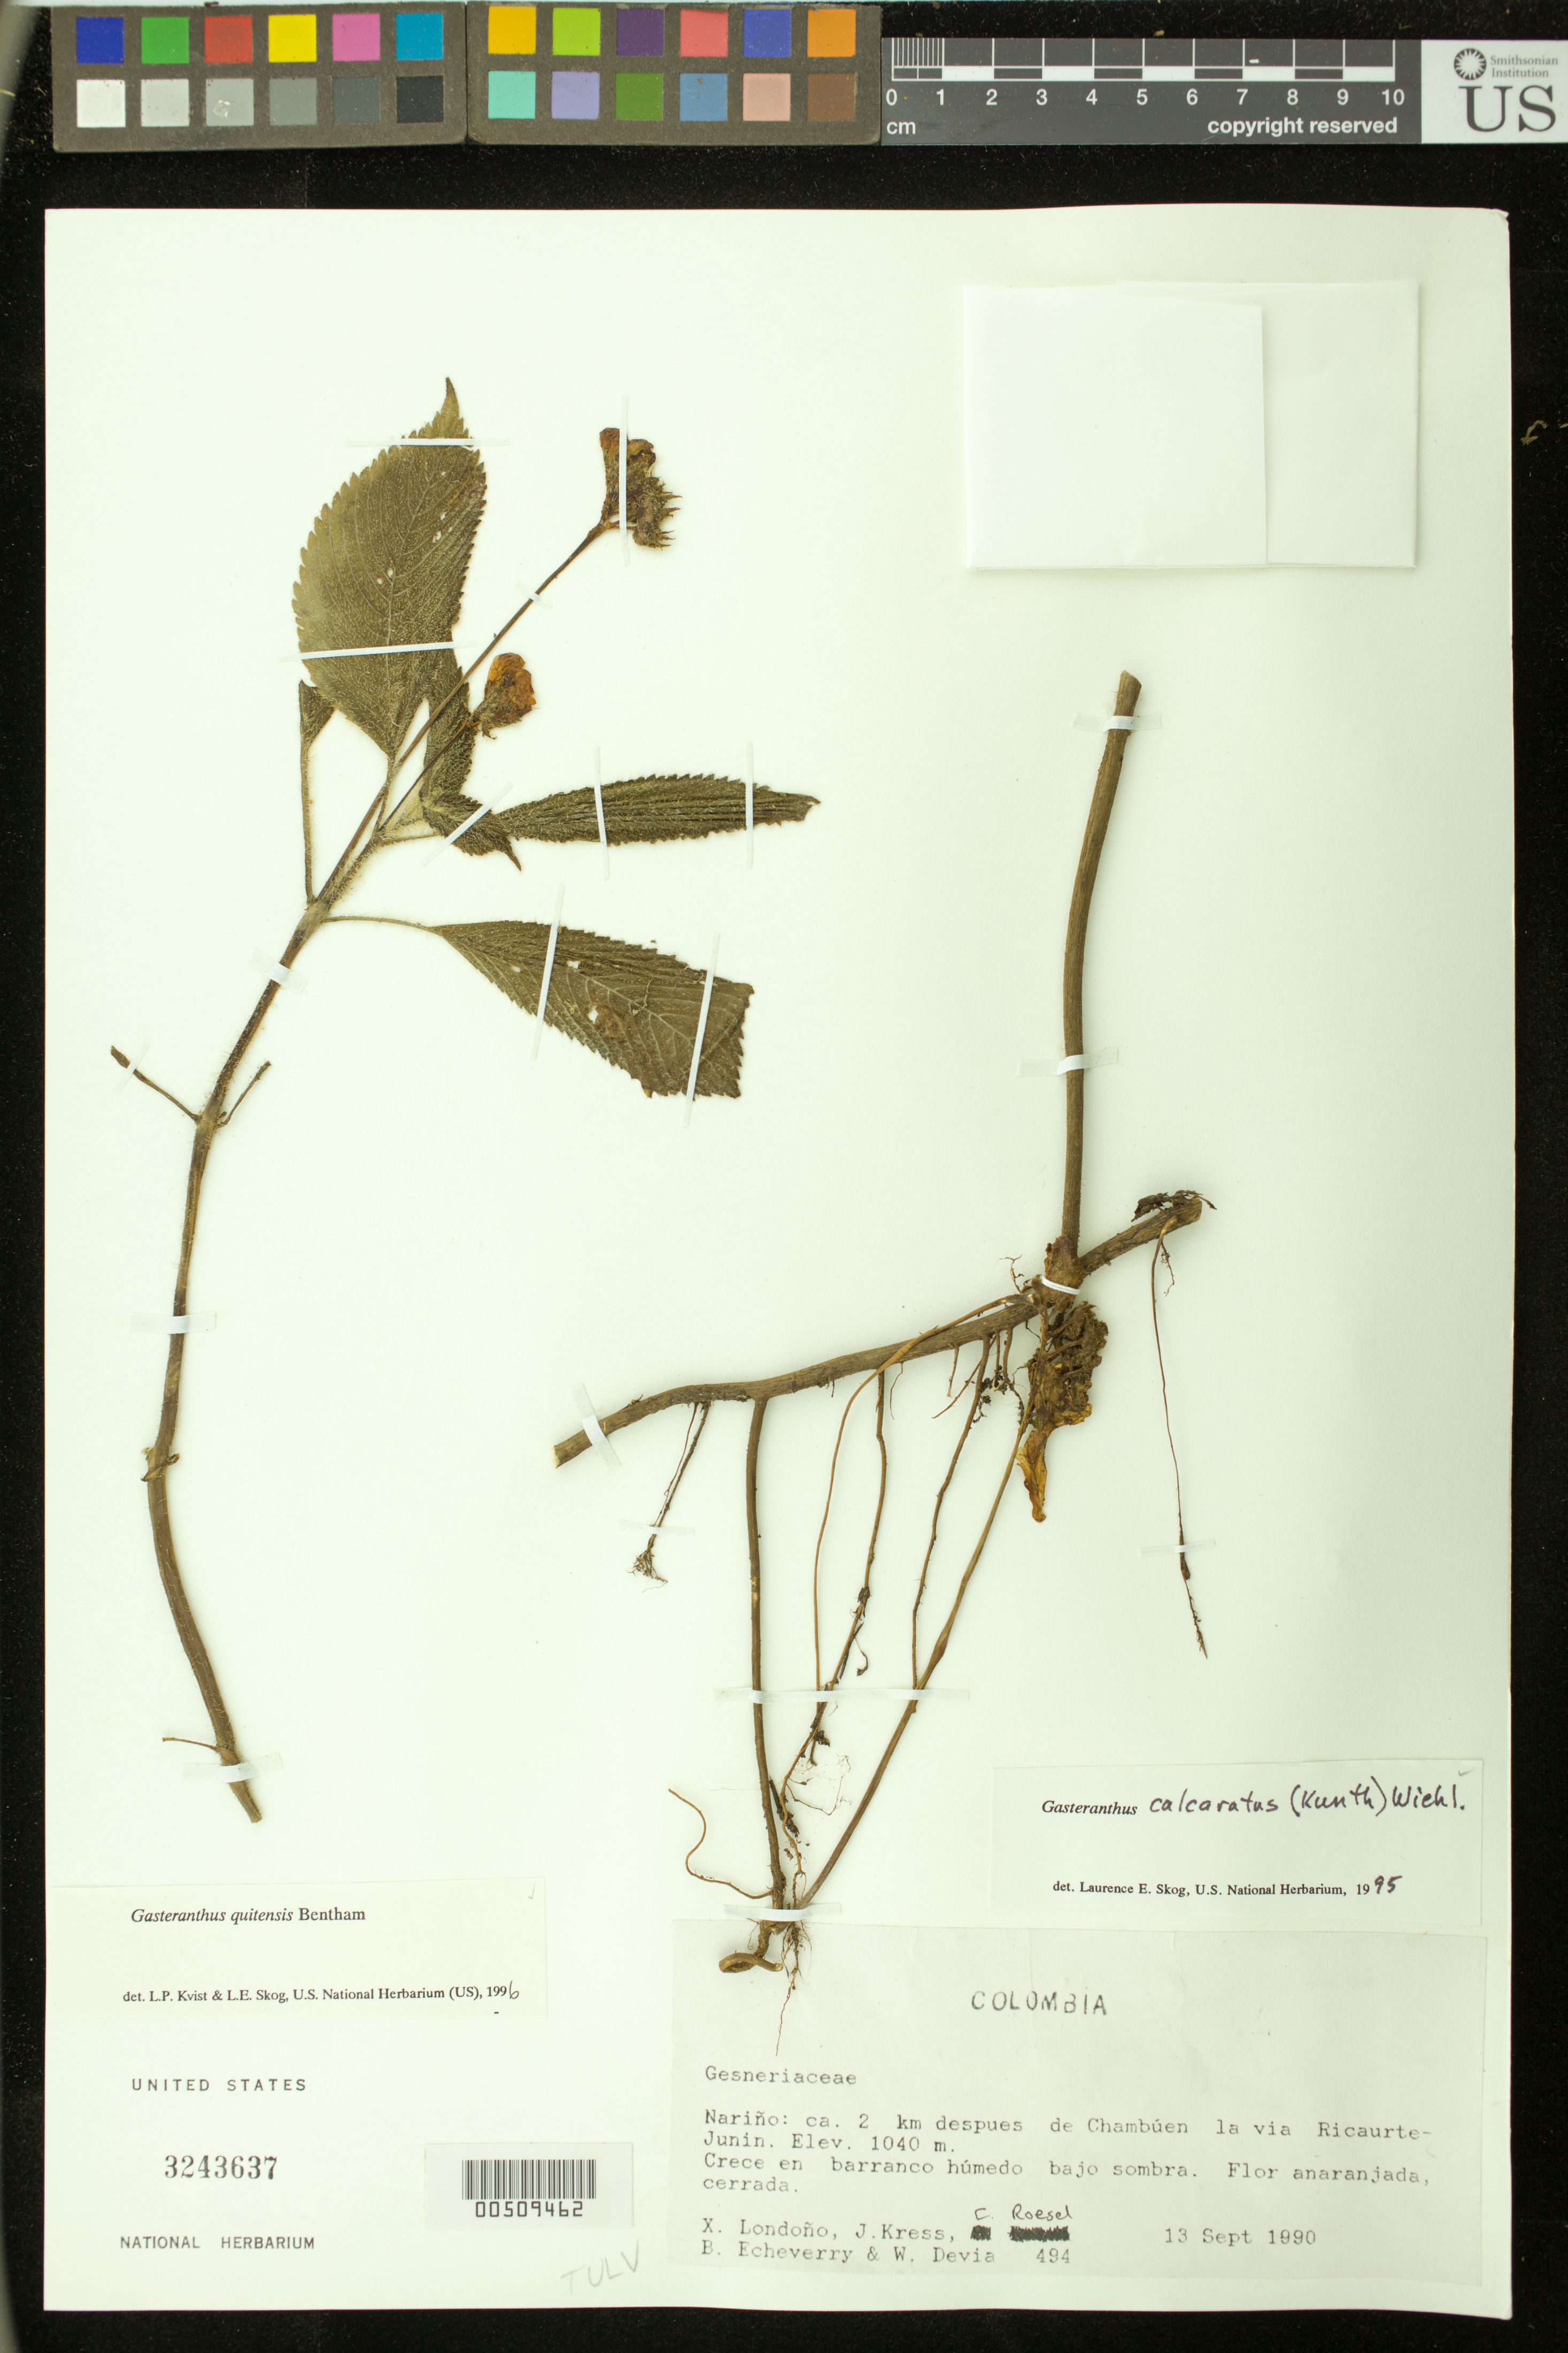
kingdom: Plantae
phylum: Tracheophyta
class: Magnoliopsida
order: Lamiales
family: Gesneriaceae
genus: Gasteranthus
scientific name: Gasteranthus quitensis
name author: Benth.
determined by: Skog, Laurence E.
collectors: X. Londoño, W. J. Kress, C. S. Roesel, B. Echeverry & W. Devia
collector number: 494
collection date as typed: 13 Sep 1990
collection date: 1990-09-13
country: Colombia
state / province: Nariño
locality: Ca. 2 km despues de Chambúen la via Ricaurte - Junin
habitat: Crece en barranco húmedo, bajo sombra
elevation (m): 1040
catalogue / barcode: US 3243637